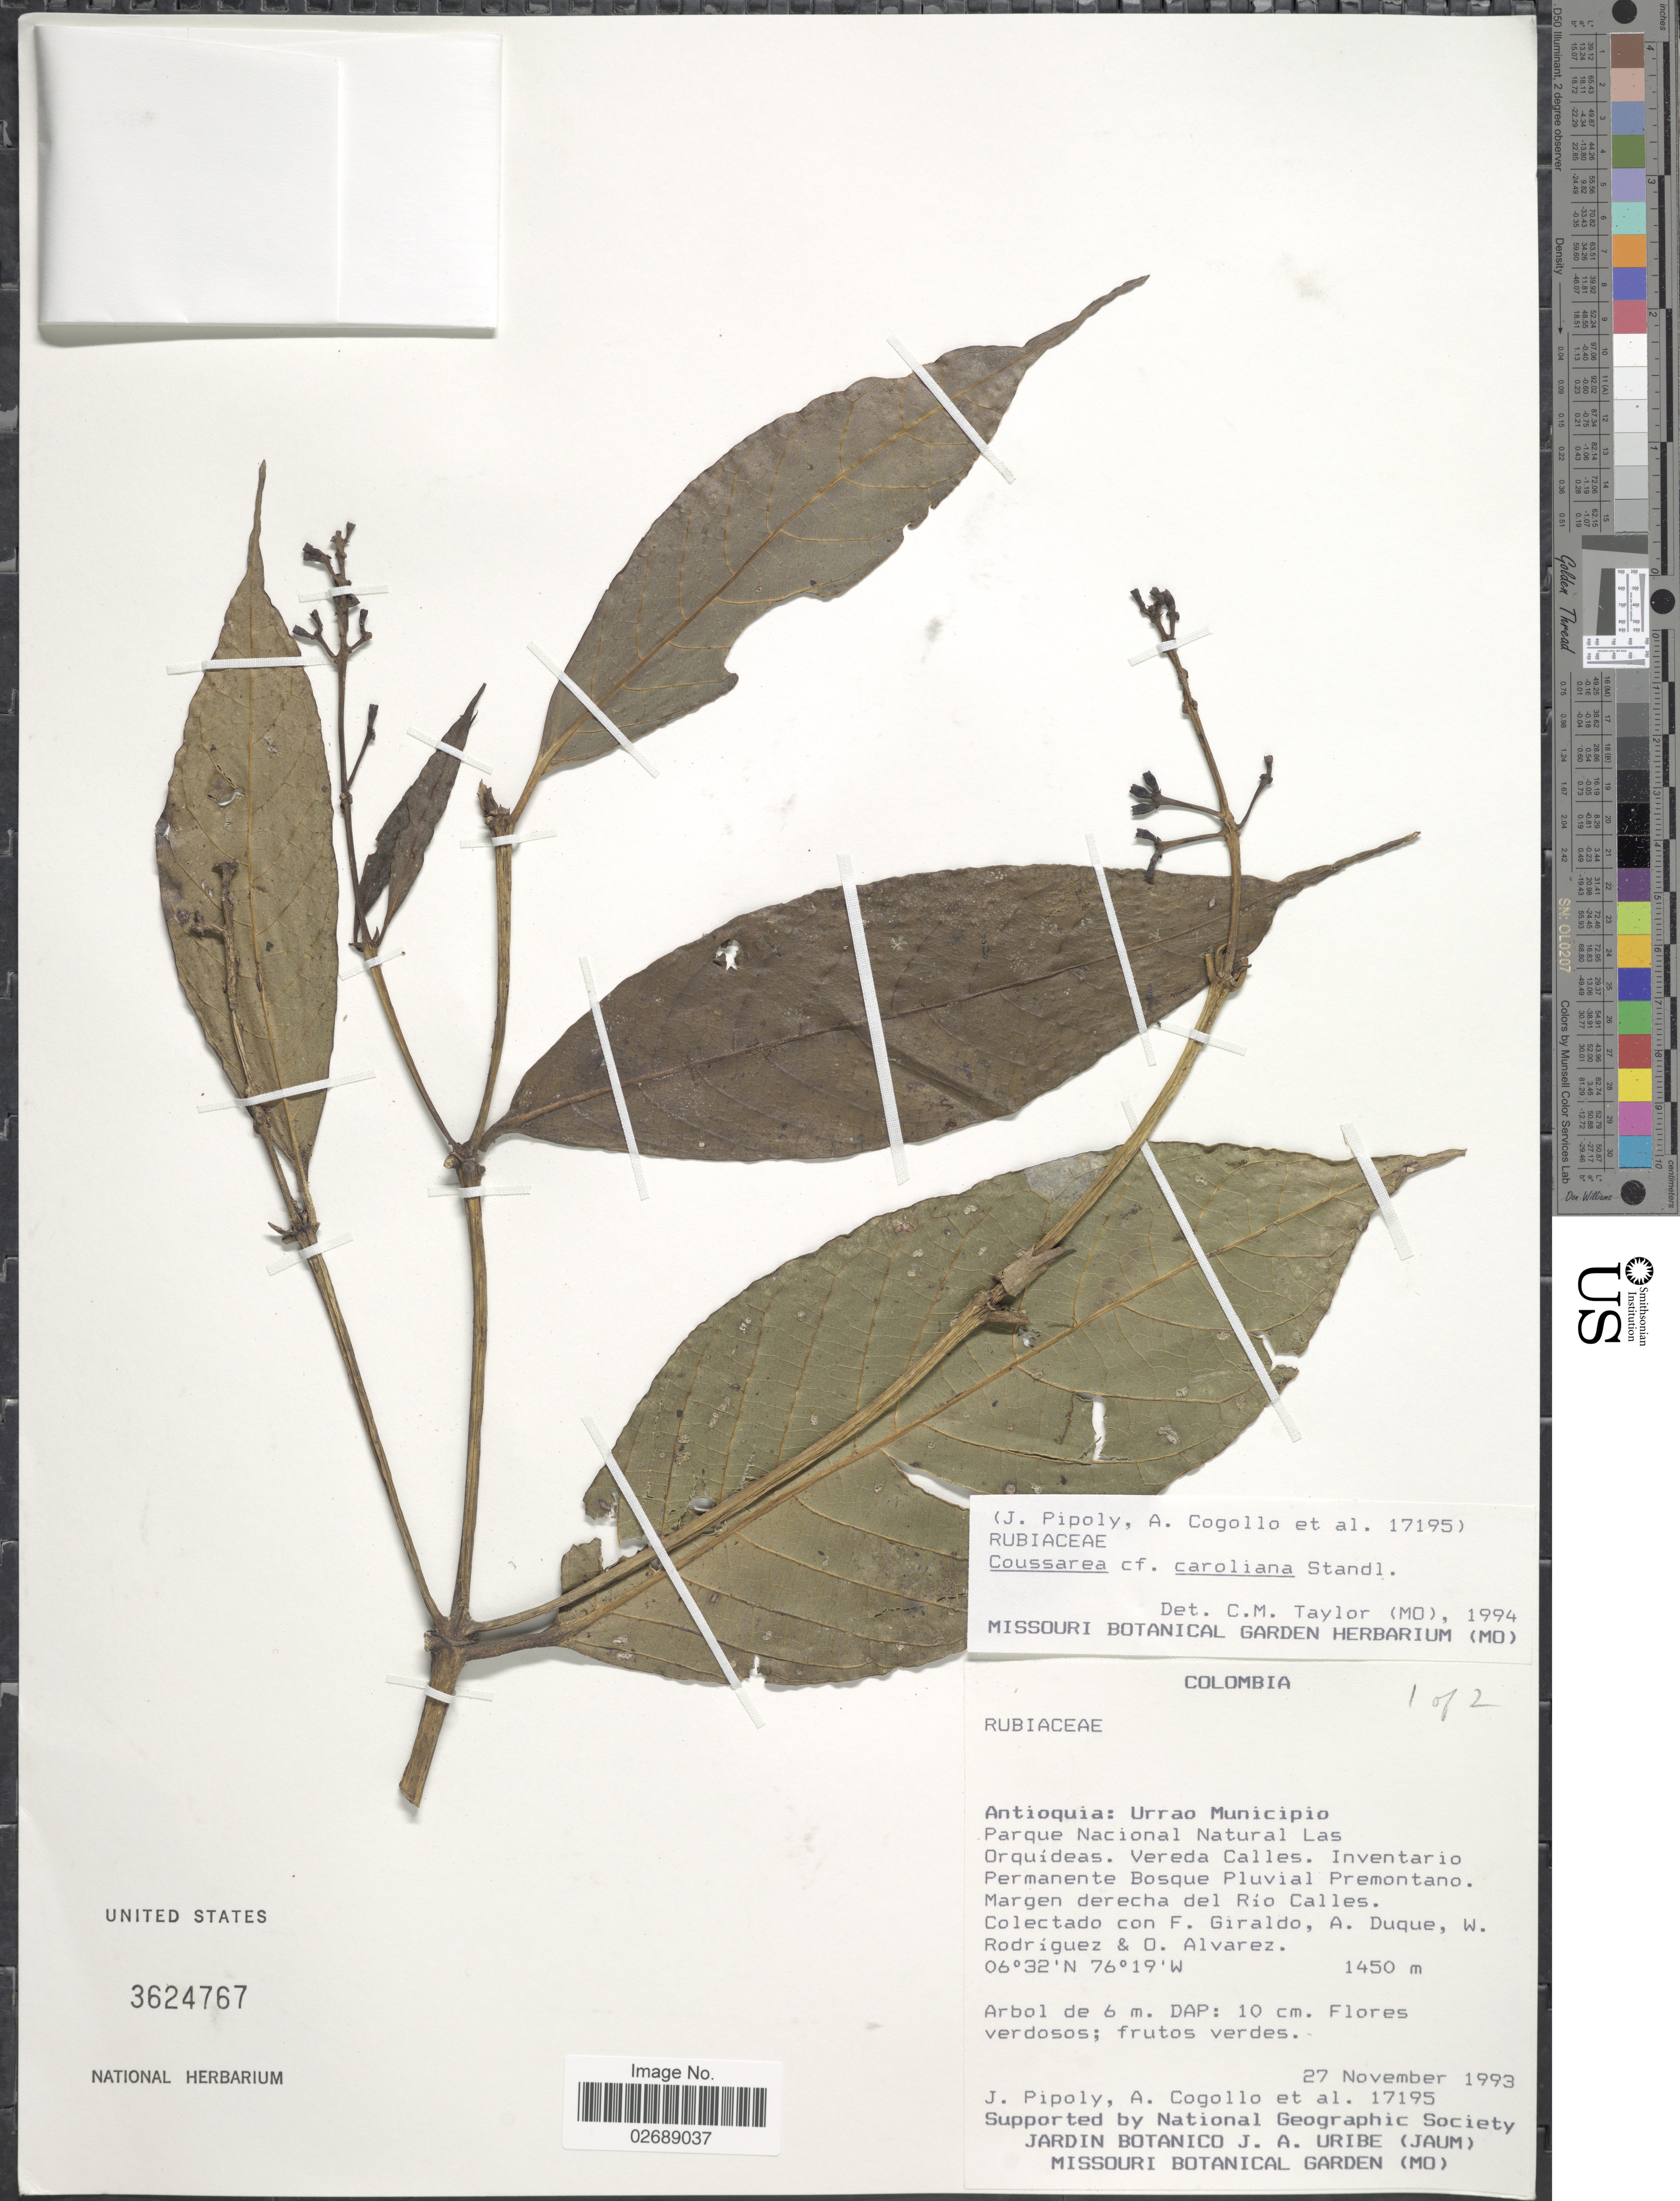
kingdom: Plantae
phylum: Tracheophyta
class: Magnoliopsida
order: Gentianales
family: Rubiaceae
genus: Coussarea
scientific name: Coussarea caroliana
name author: Standl.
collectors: J. J. Pipoly, A. Cogollo, F. Giraldo, A. Duque & et al.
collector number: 17195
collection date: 1993-11-27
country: Colombia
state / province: Antioquia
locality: Urrao Municipio. Parque Nacional Natural las Orquideas. Vereda Calles. Inventario Permanente Bosque Pluvial Premontano. Margen derecha del Rio Calles.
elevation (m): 1450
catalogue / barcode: US 3624767